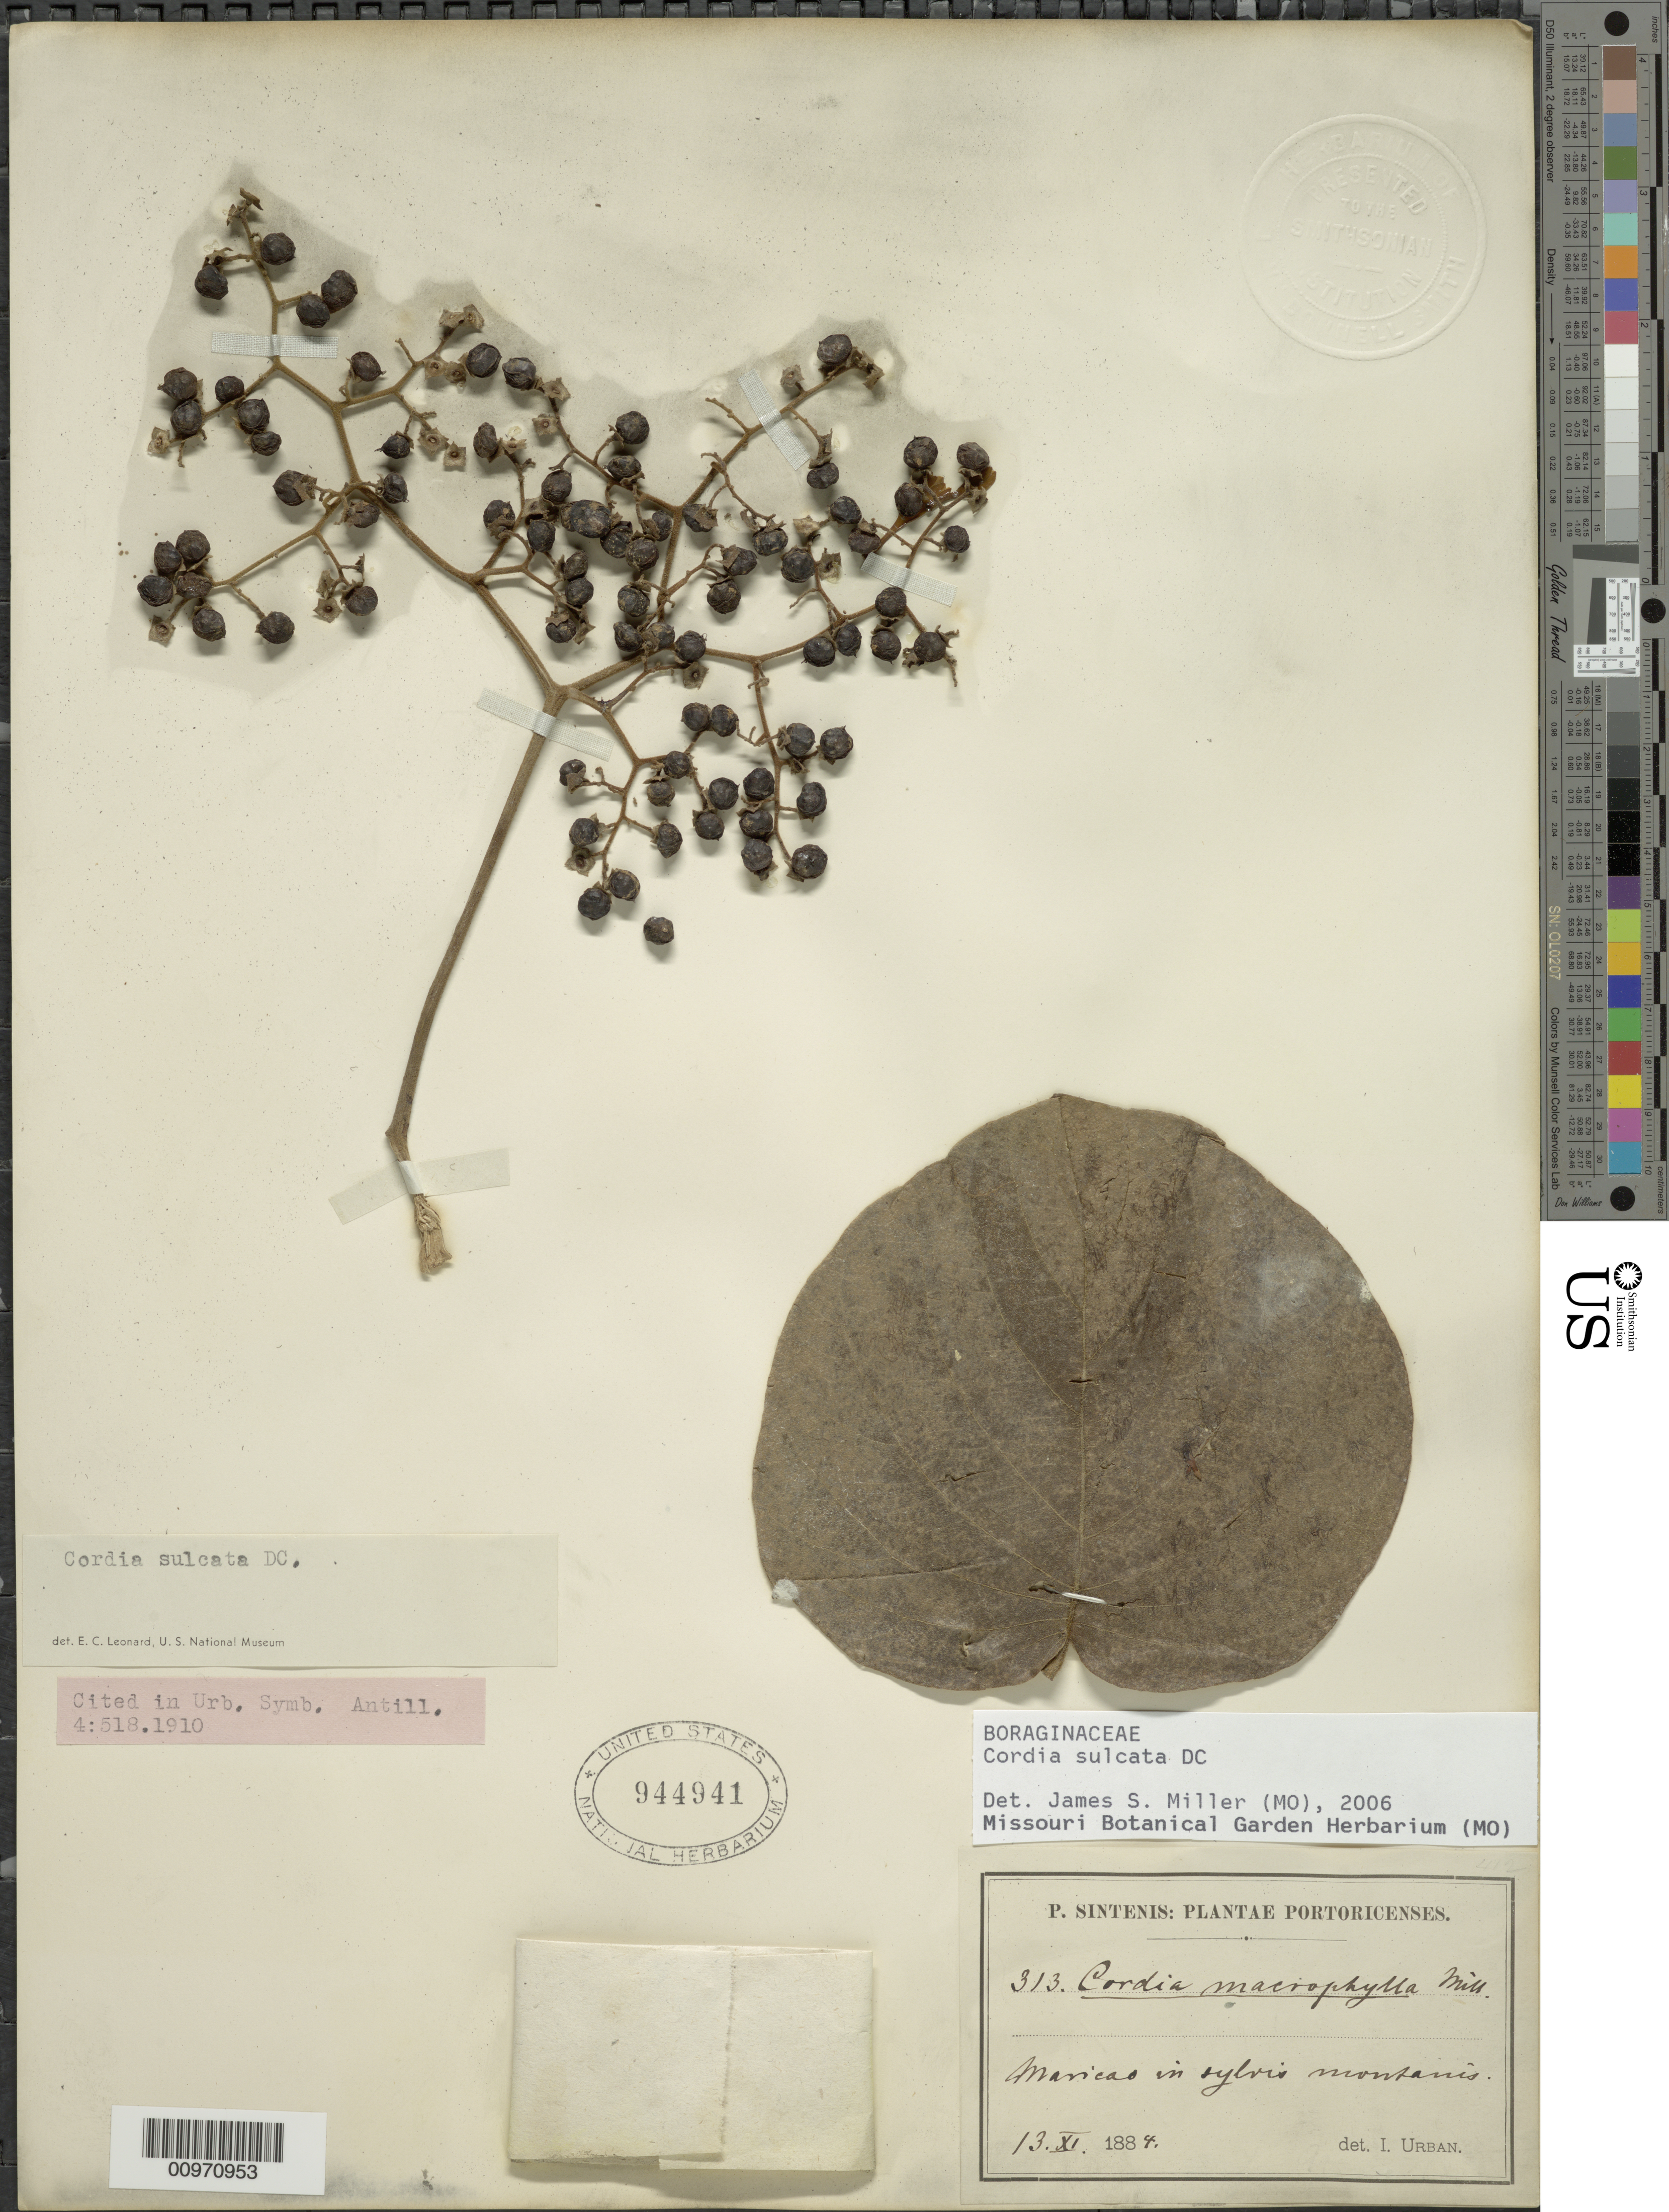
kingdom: Plantae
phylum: Tracheophyta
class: Magnoliopsida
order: Boraginales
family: Cordiaceae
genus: Cordia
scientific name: Cordia sulcata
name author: DC.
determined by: Miller, James S., (MO), Missouri Botanical Garden (UNITED STATES)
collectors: P. Sintenis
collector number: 313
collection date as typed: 13 Nov 1884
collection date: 1884-11-13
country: Puerto Rico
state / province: Maricao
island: Puerto Rico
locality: Maricao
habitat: In silvis montanis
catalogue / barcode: US 944941